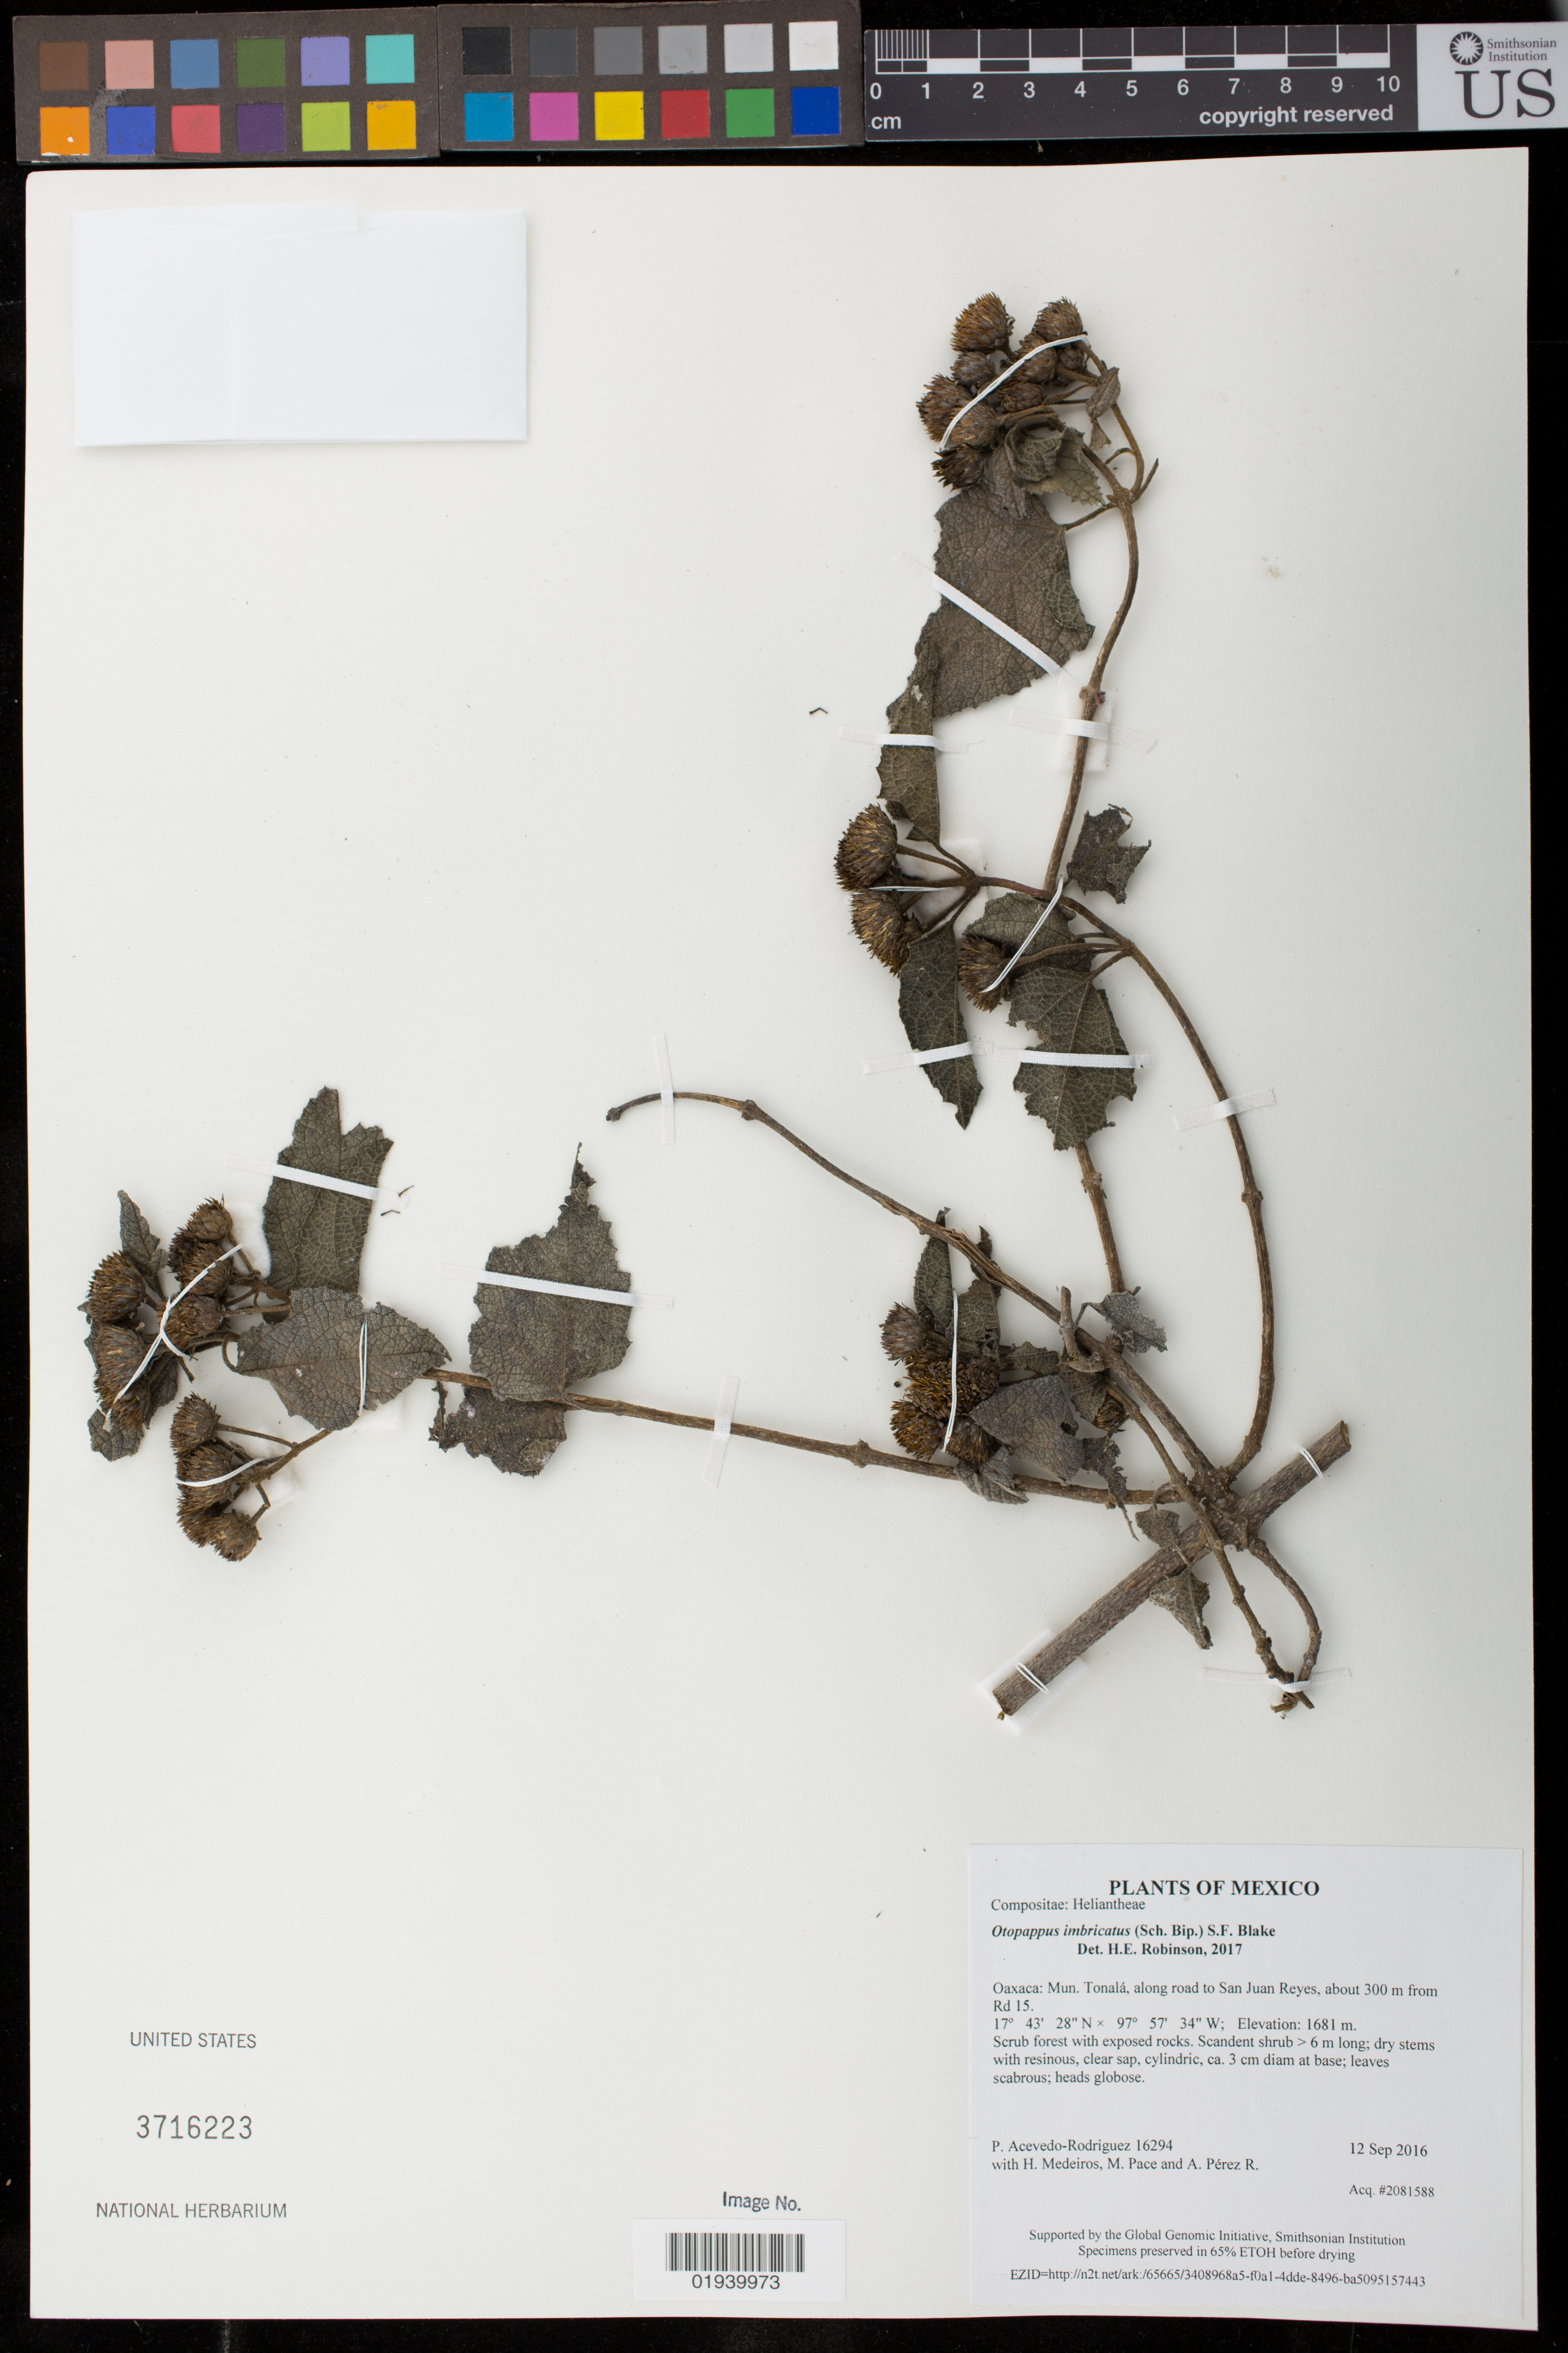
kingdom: Plantae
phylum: Tracheophyta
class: Magnoliopsida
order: Asterales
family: Asteraceae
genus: Otopappus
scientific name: Otopappus imbricatus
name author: (Sch. Bip.) S.F. Blake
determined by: Robinson, H. E., (US), Smithsonian Institution - National Museum of Natural History (UNITED STATES)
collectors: P. Acevedo-Rodr., H. Medeiros, M. R. Pace & A. Pérez R.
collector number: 16294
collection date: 2016-09-12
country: Mexico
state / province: Oaxaca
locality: Mun. Tonalá, along road to San Juan Reyes, about 300 m from Rd 15.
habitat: Scrub forest with exposed rocks.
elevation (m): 1681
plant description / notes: Also see the Wood Collection; US, NY, MO, K, F, GH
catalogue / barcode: US 3716223